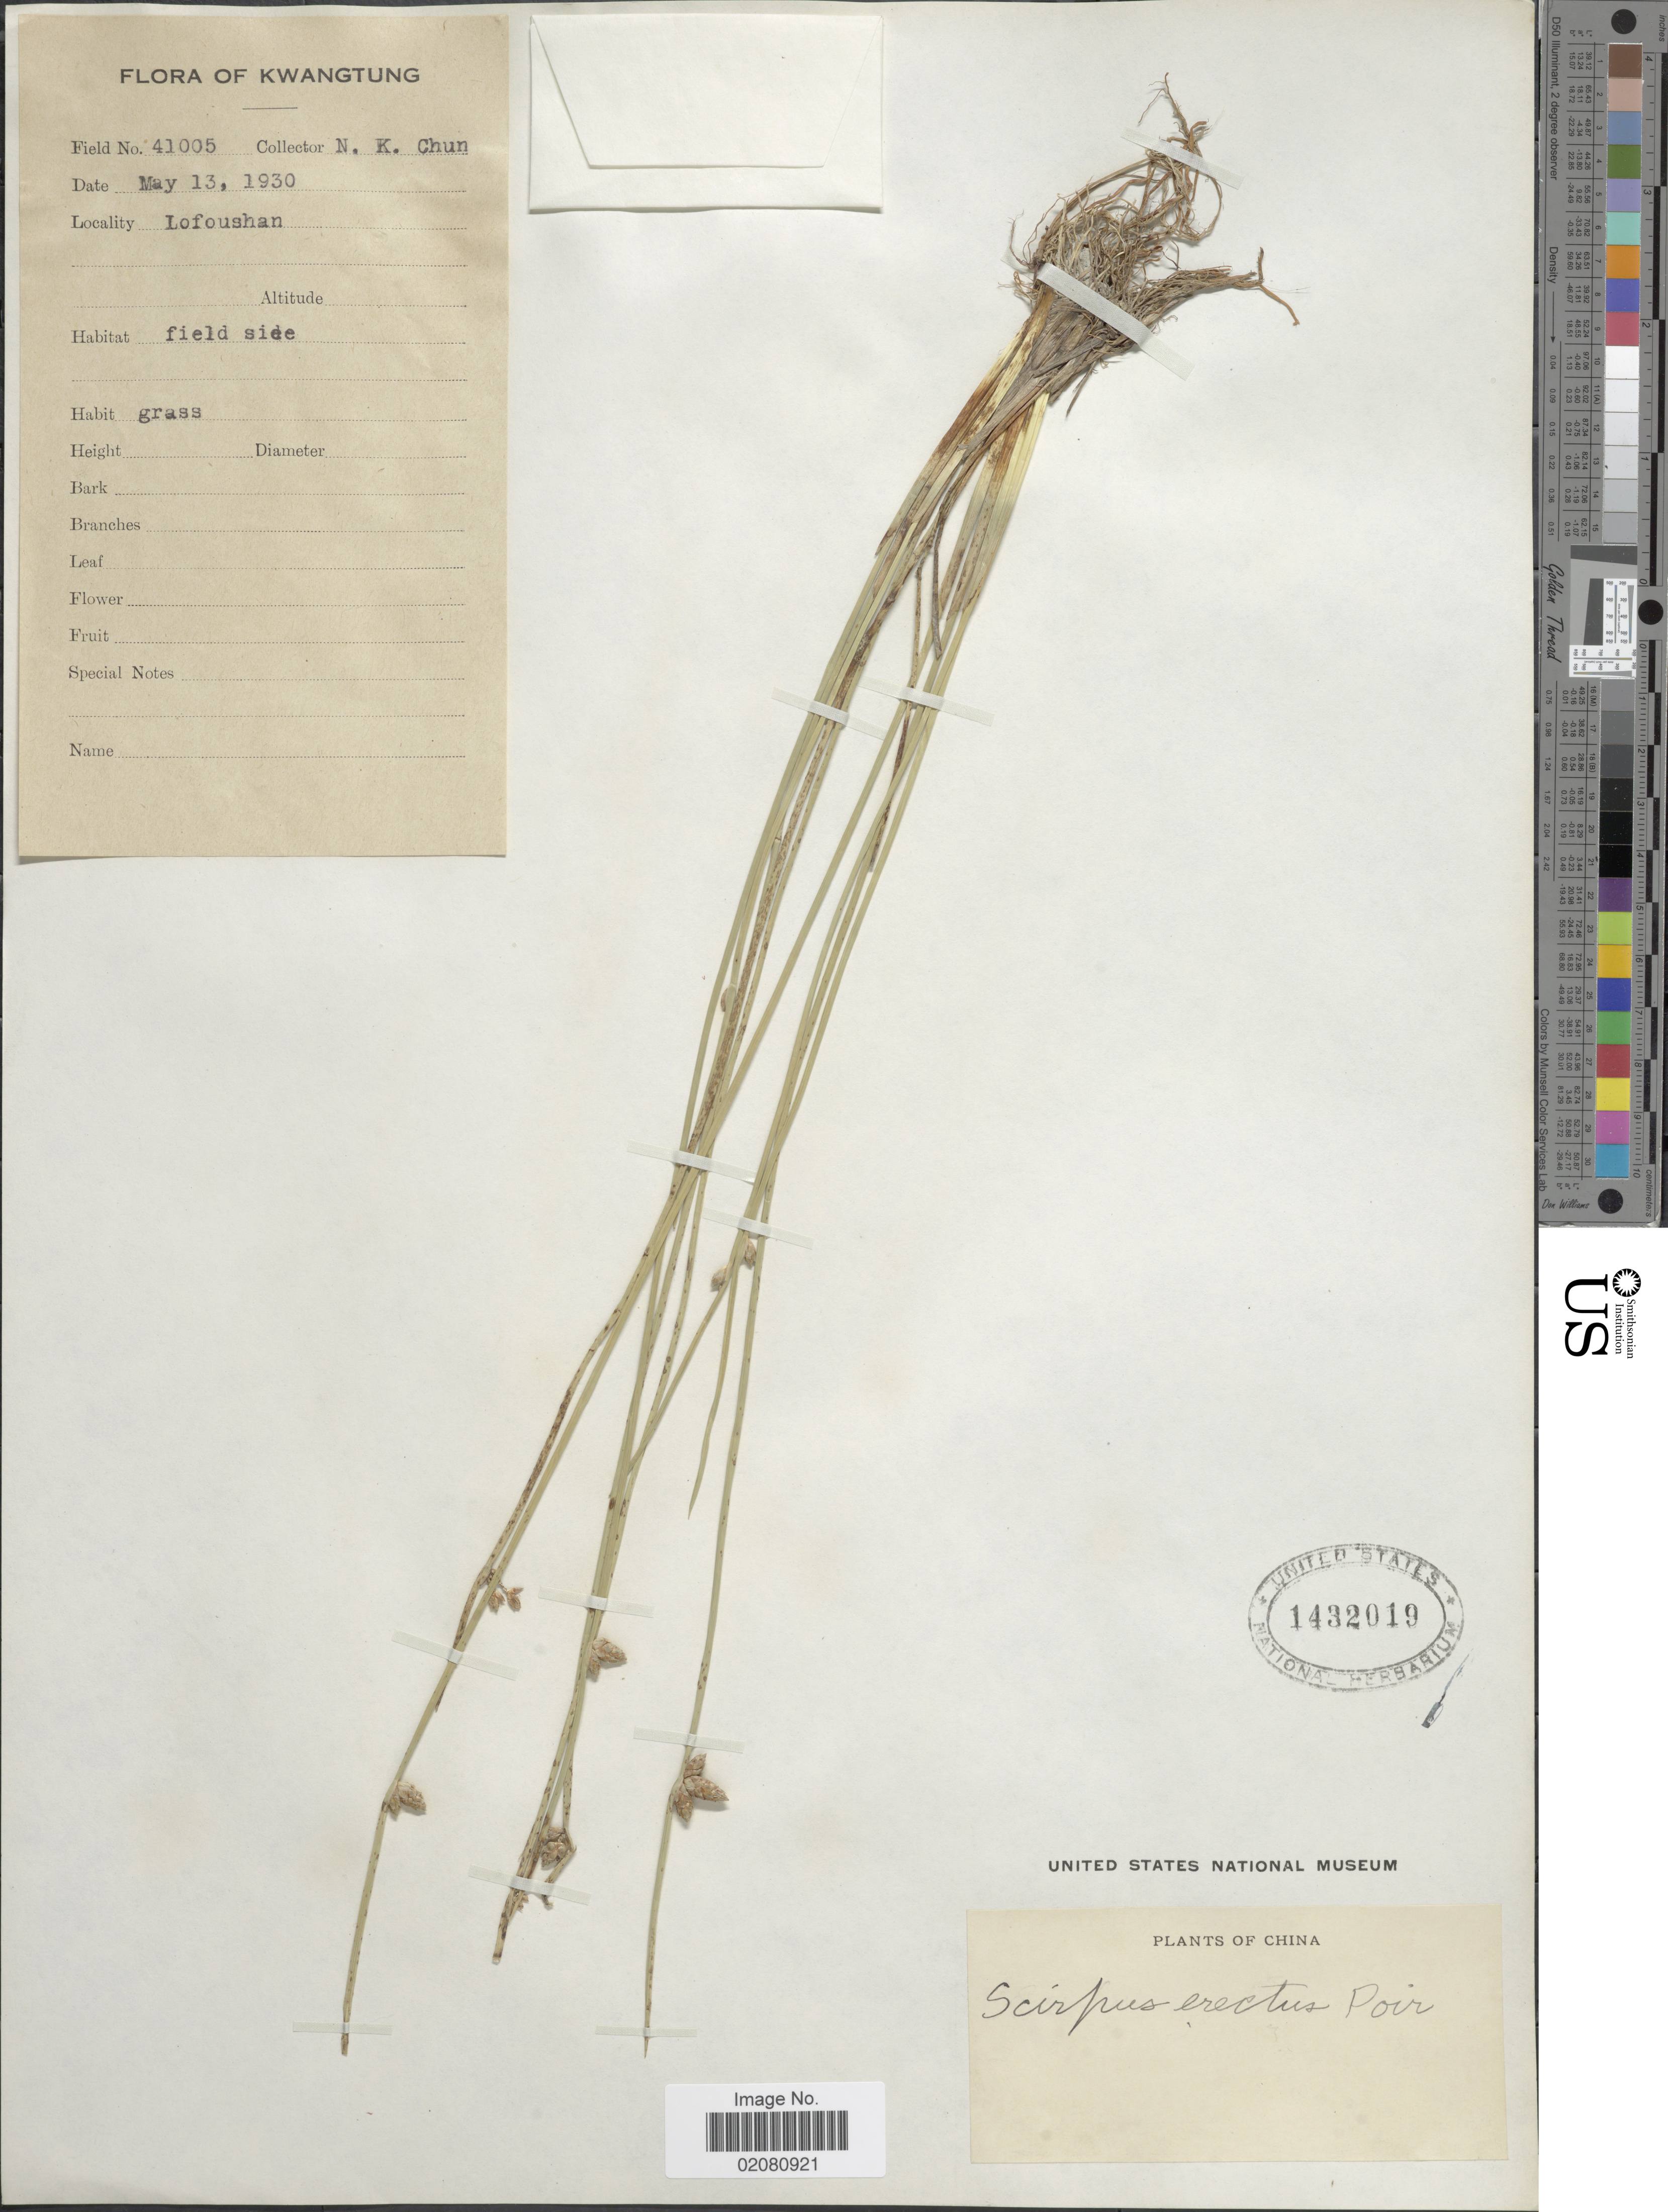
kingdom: Plantae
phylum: Tracheophyta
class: Liliopsida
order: Poales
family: Cyperaceae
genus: Schoenoplectus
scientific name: Schoenoplectus juncoides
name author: (Roxb.) Palla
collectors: N. K. Chun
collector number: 41005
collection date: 1930-05-13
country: China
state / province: Guangdong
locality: Kwangtung. Lofoushan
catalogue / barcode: US 1432019